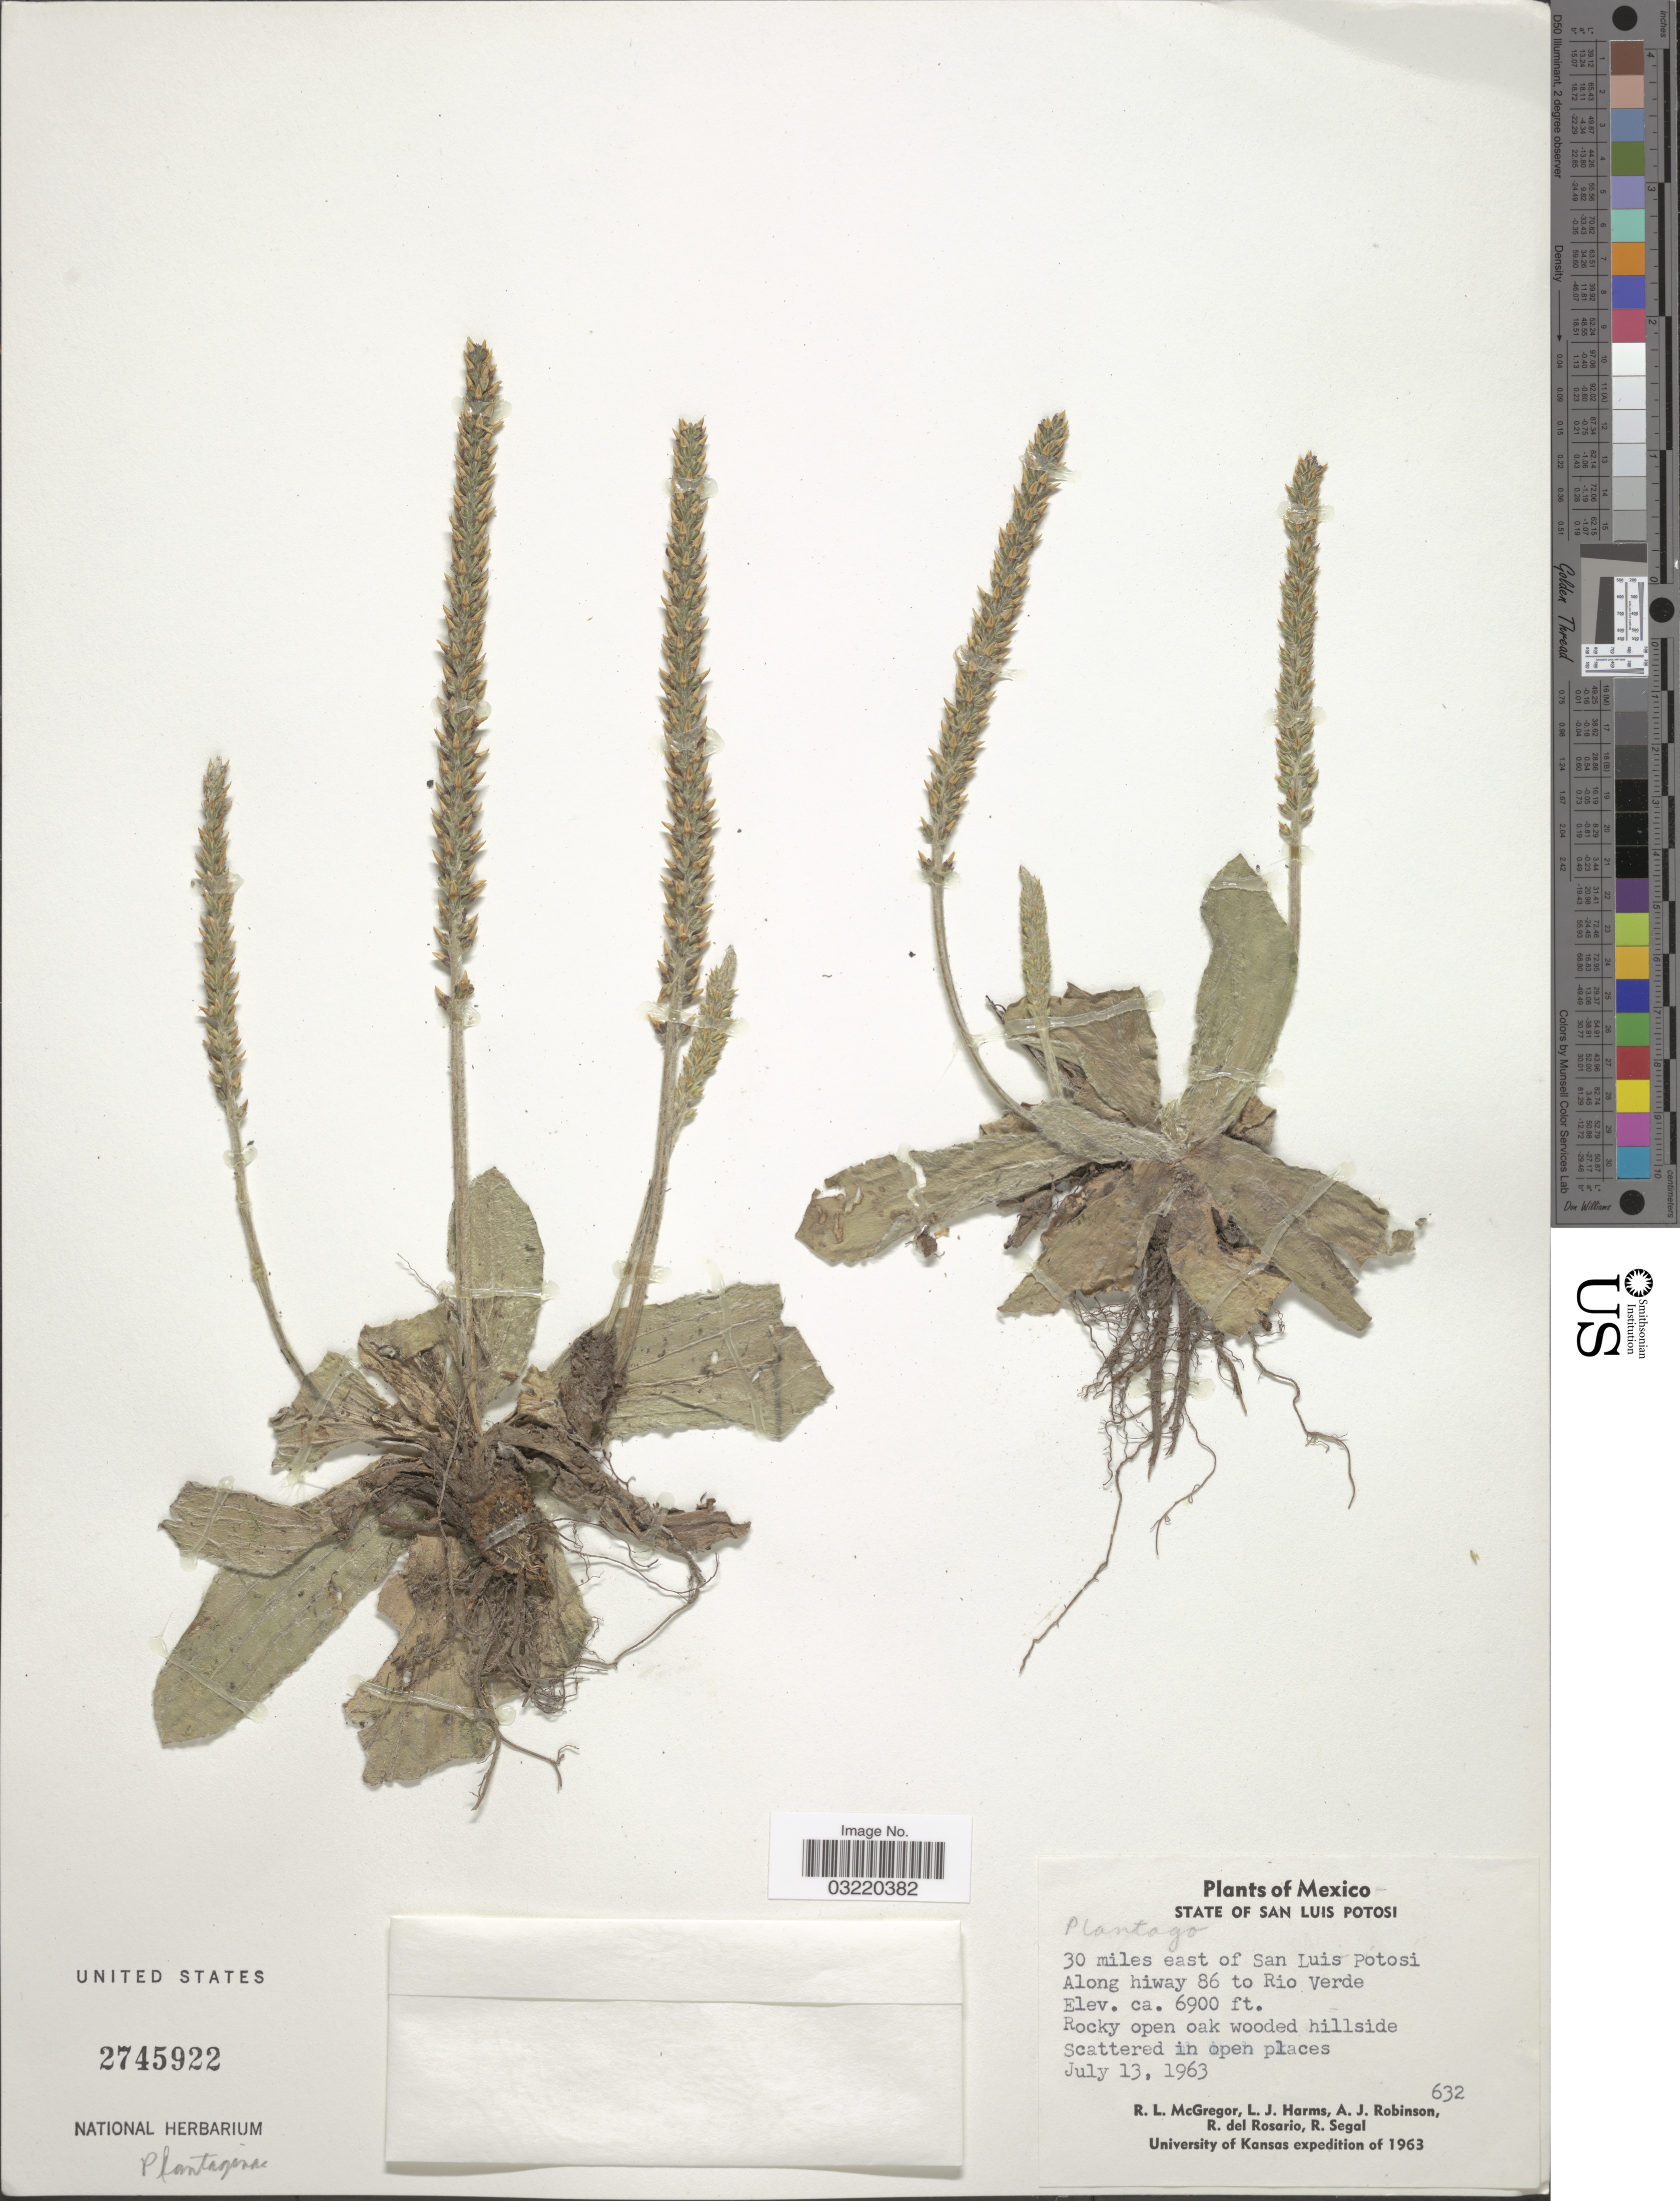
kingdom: Plantae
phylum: Tracheophyta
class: Magnoliopsida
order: Lamiales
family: Plantaginaceae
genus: Plantago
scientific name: Plantago sp.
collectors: R. McGregor, L. Harms, A. J. Robinson, R. del Rosario & R. Segal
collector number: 632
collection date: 1963-07-13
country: Mexico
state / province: San Luis Potosí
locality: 30 miles east of San Luis Potosi. Along hiway 86 to Rio Verde.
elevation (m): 2103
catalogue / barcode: US 2745922